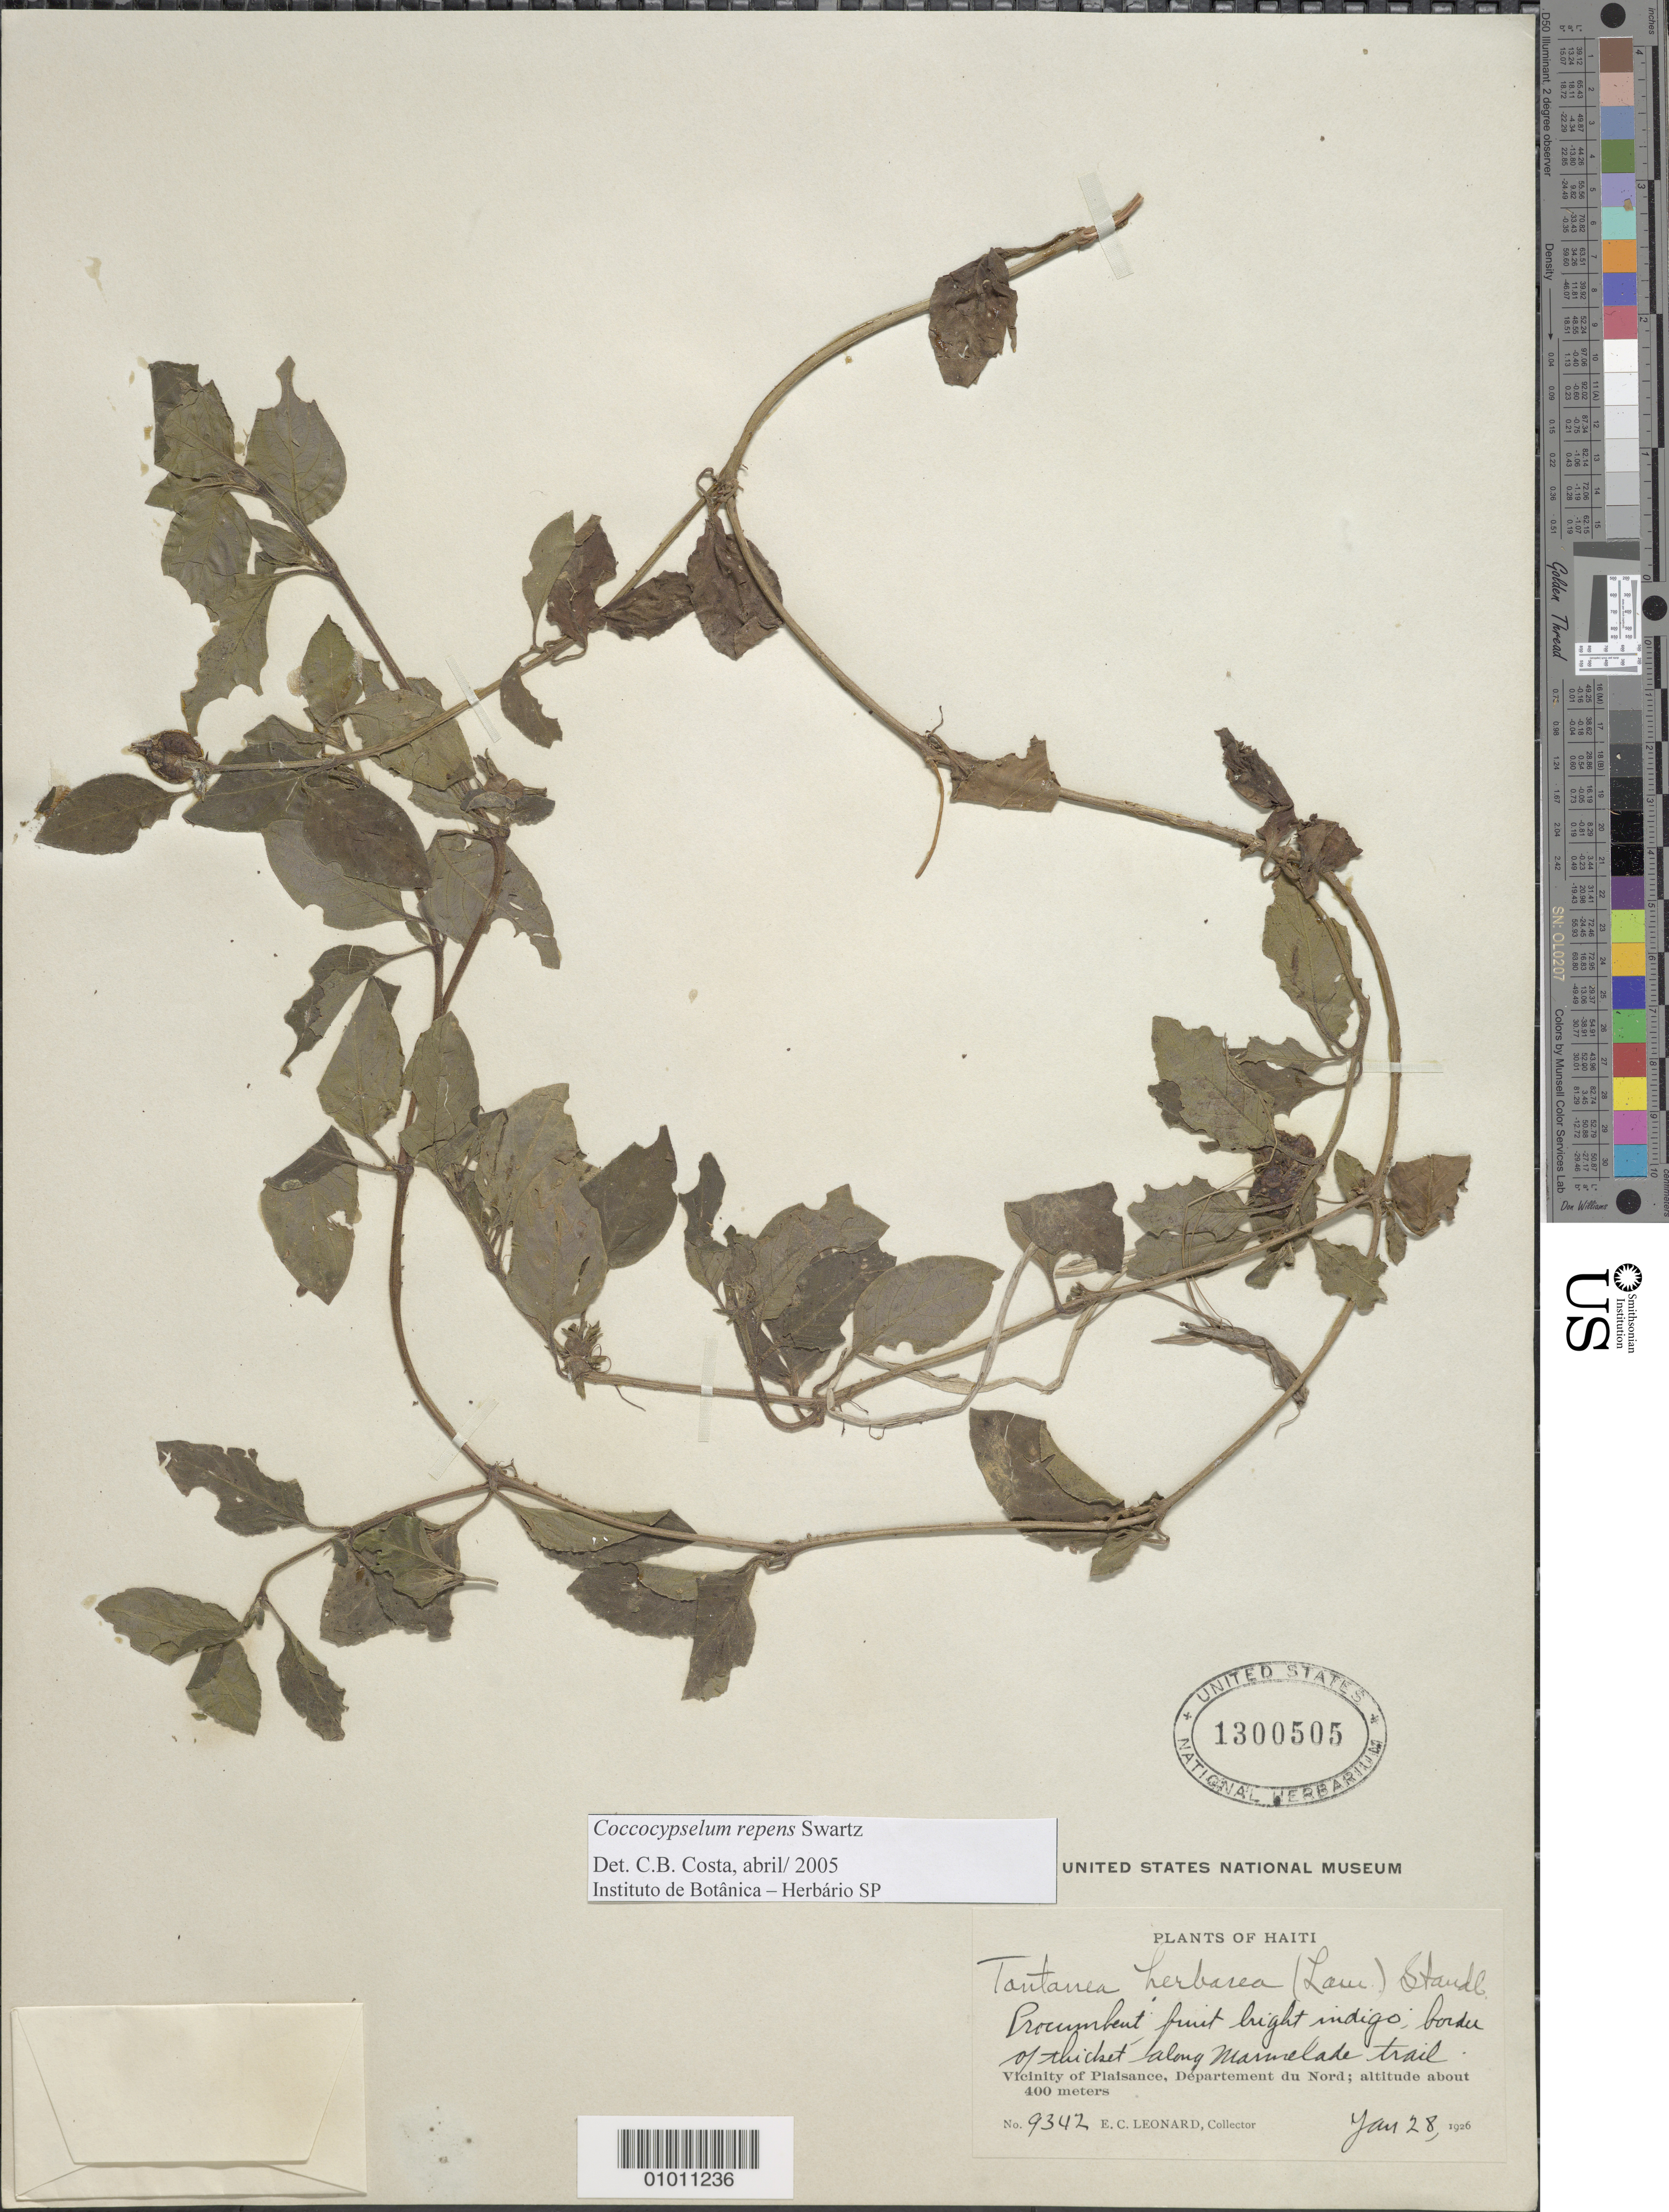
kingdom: Plantae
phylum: Tracheophyta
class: Magnoliopsida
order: Gentianales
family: Rubiaceae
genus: Coccocypselum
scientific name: Coccocypselum repens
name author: Sw.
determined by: Costa, C. B.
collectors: E. C. Leonard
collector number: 9342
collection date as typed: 28 Jan 1926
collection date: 1926-01-28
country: Haiti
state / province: Nord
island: Hispaniola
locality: Vicinity of Plaisance, along Marmelade trail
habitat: Border of thicket along trail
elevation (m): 400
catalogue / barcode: US 1300505